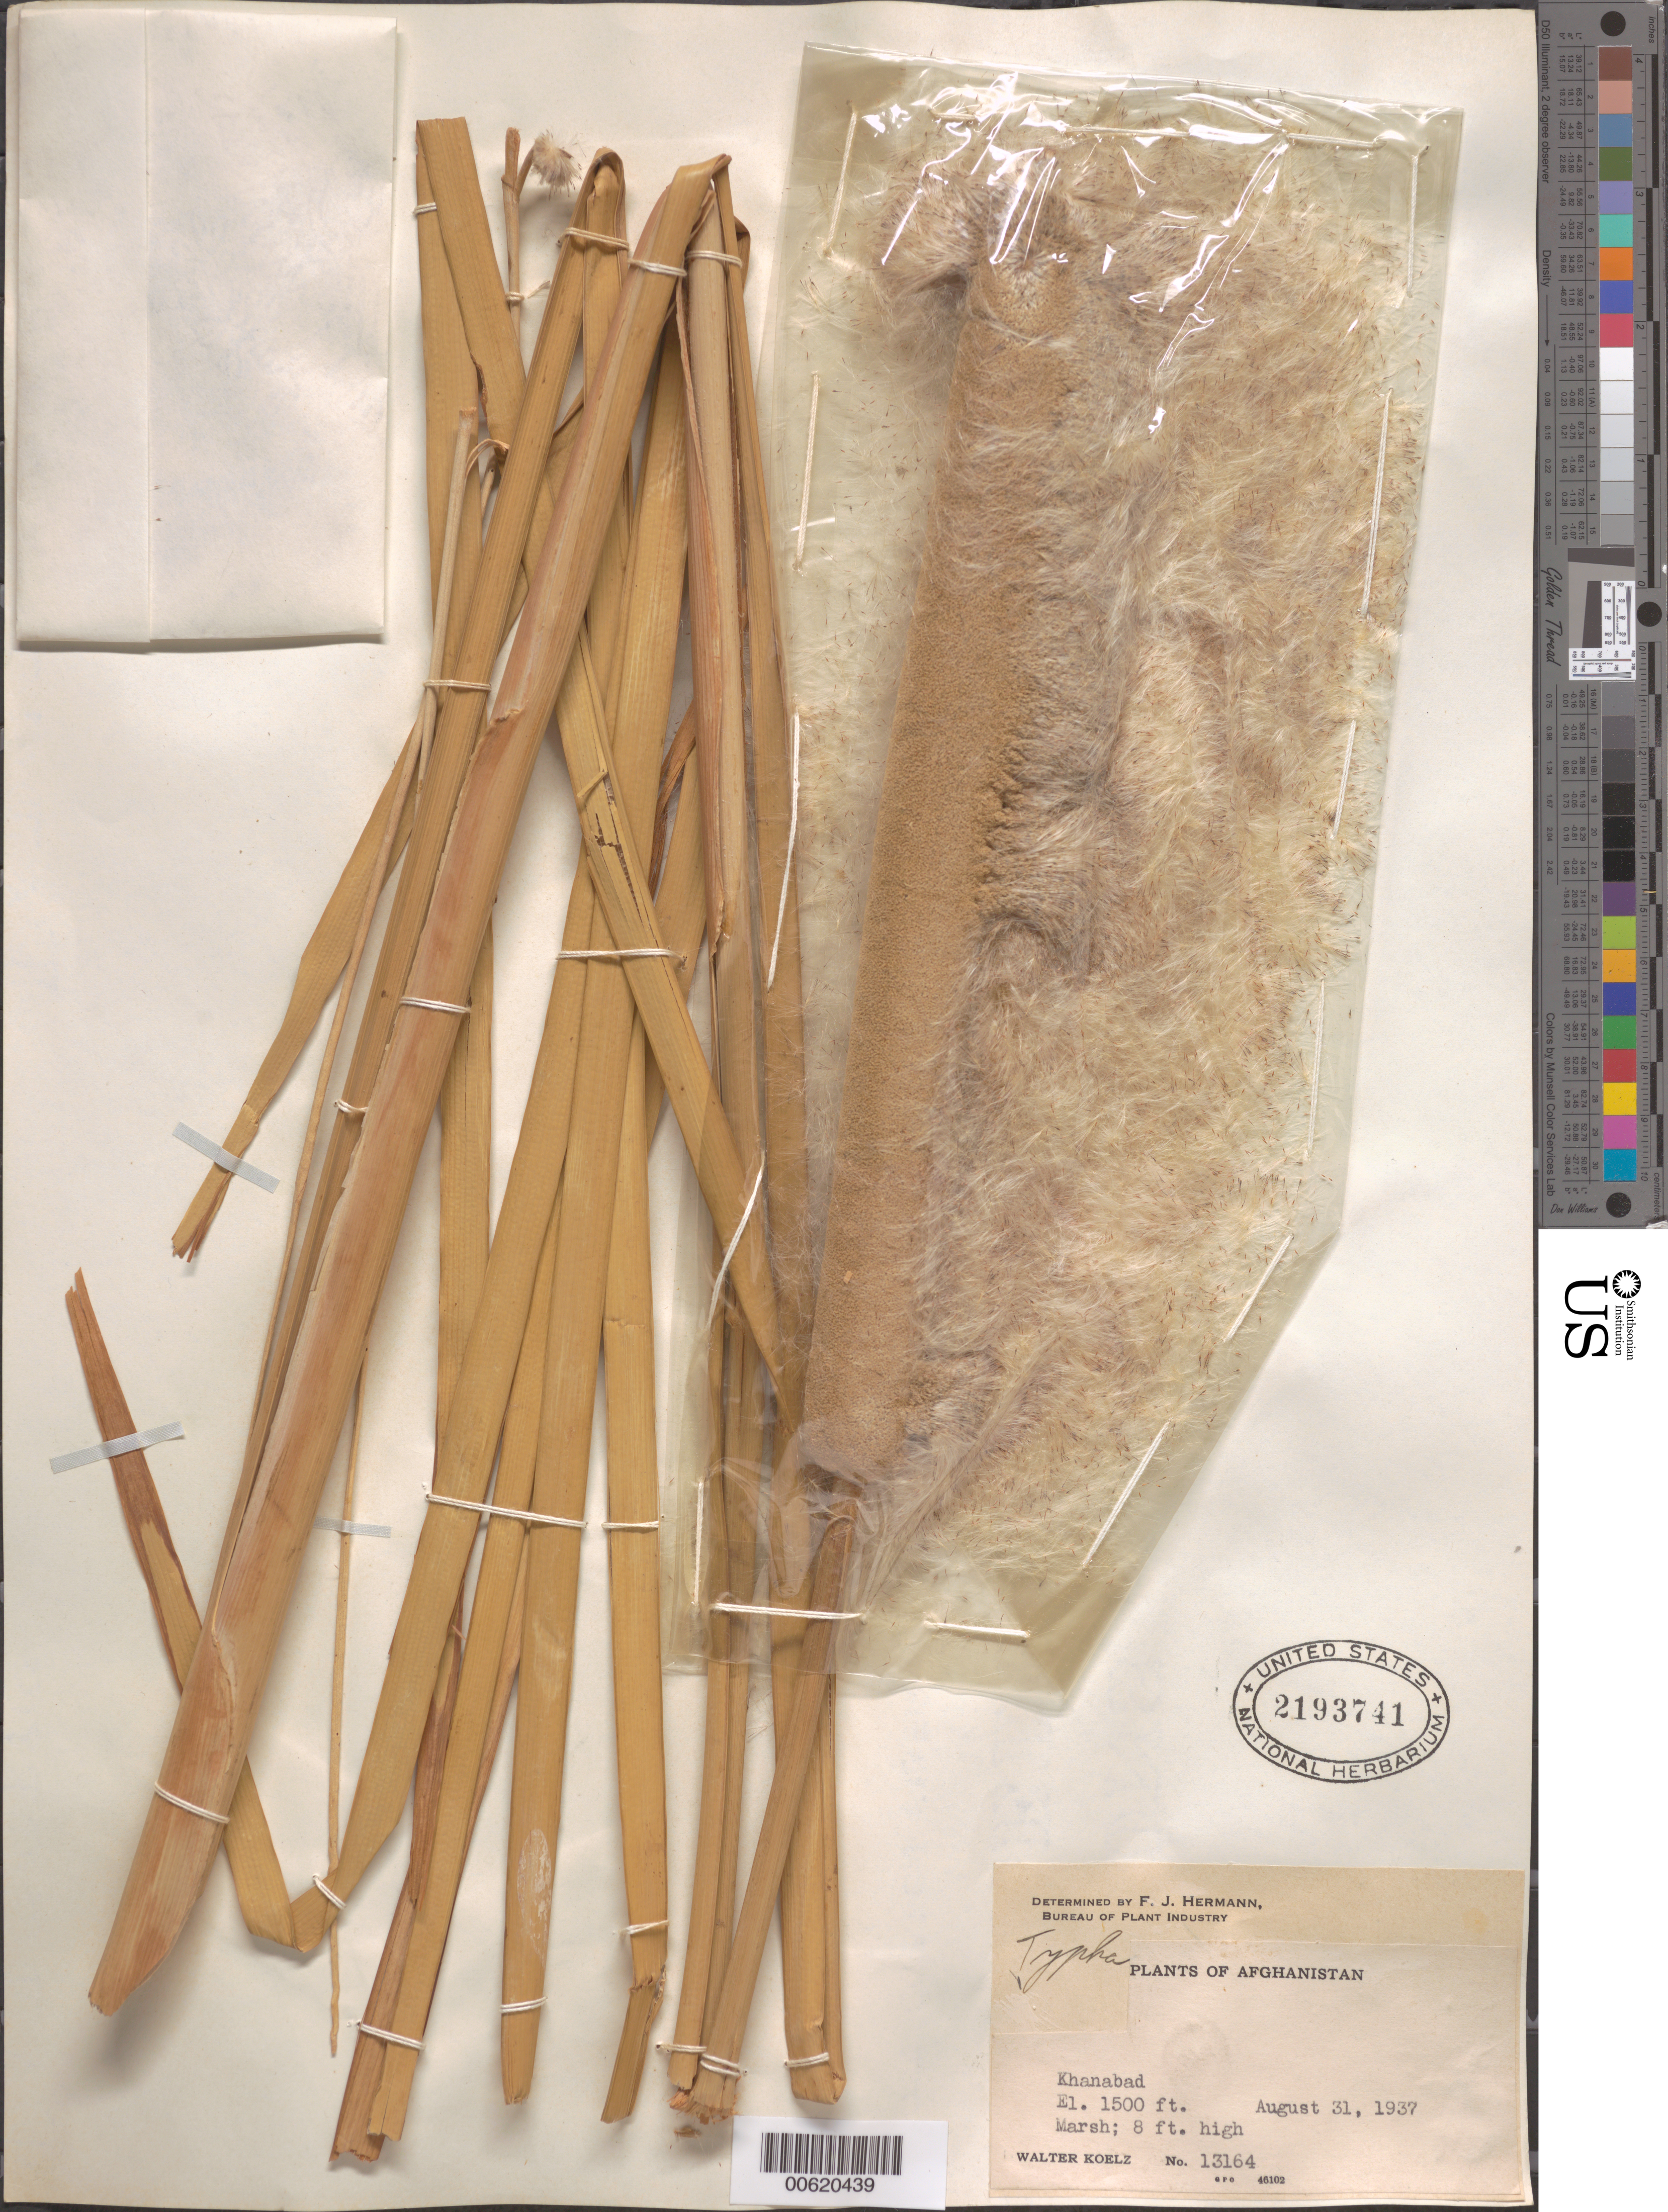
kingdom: Plantae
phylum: Tracheophyta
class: Liliopsida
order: Poales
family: Typhaceae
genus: Typha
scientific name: Typha sp.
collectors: W. N. Koelz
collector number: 13164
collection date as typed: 31 Aug 1937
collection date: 1937-08-31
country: Afghanistan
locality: Khanabad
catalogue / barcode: US 2193741